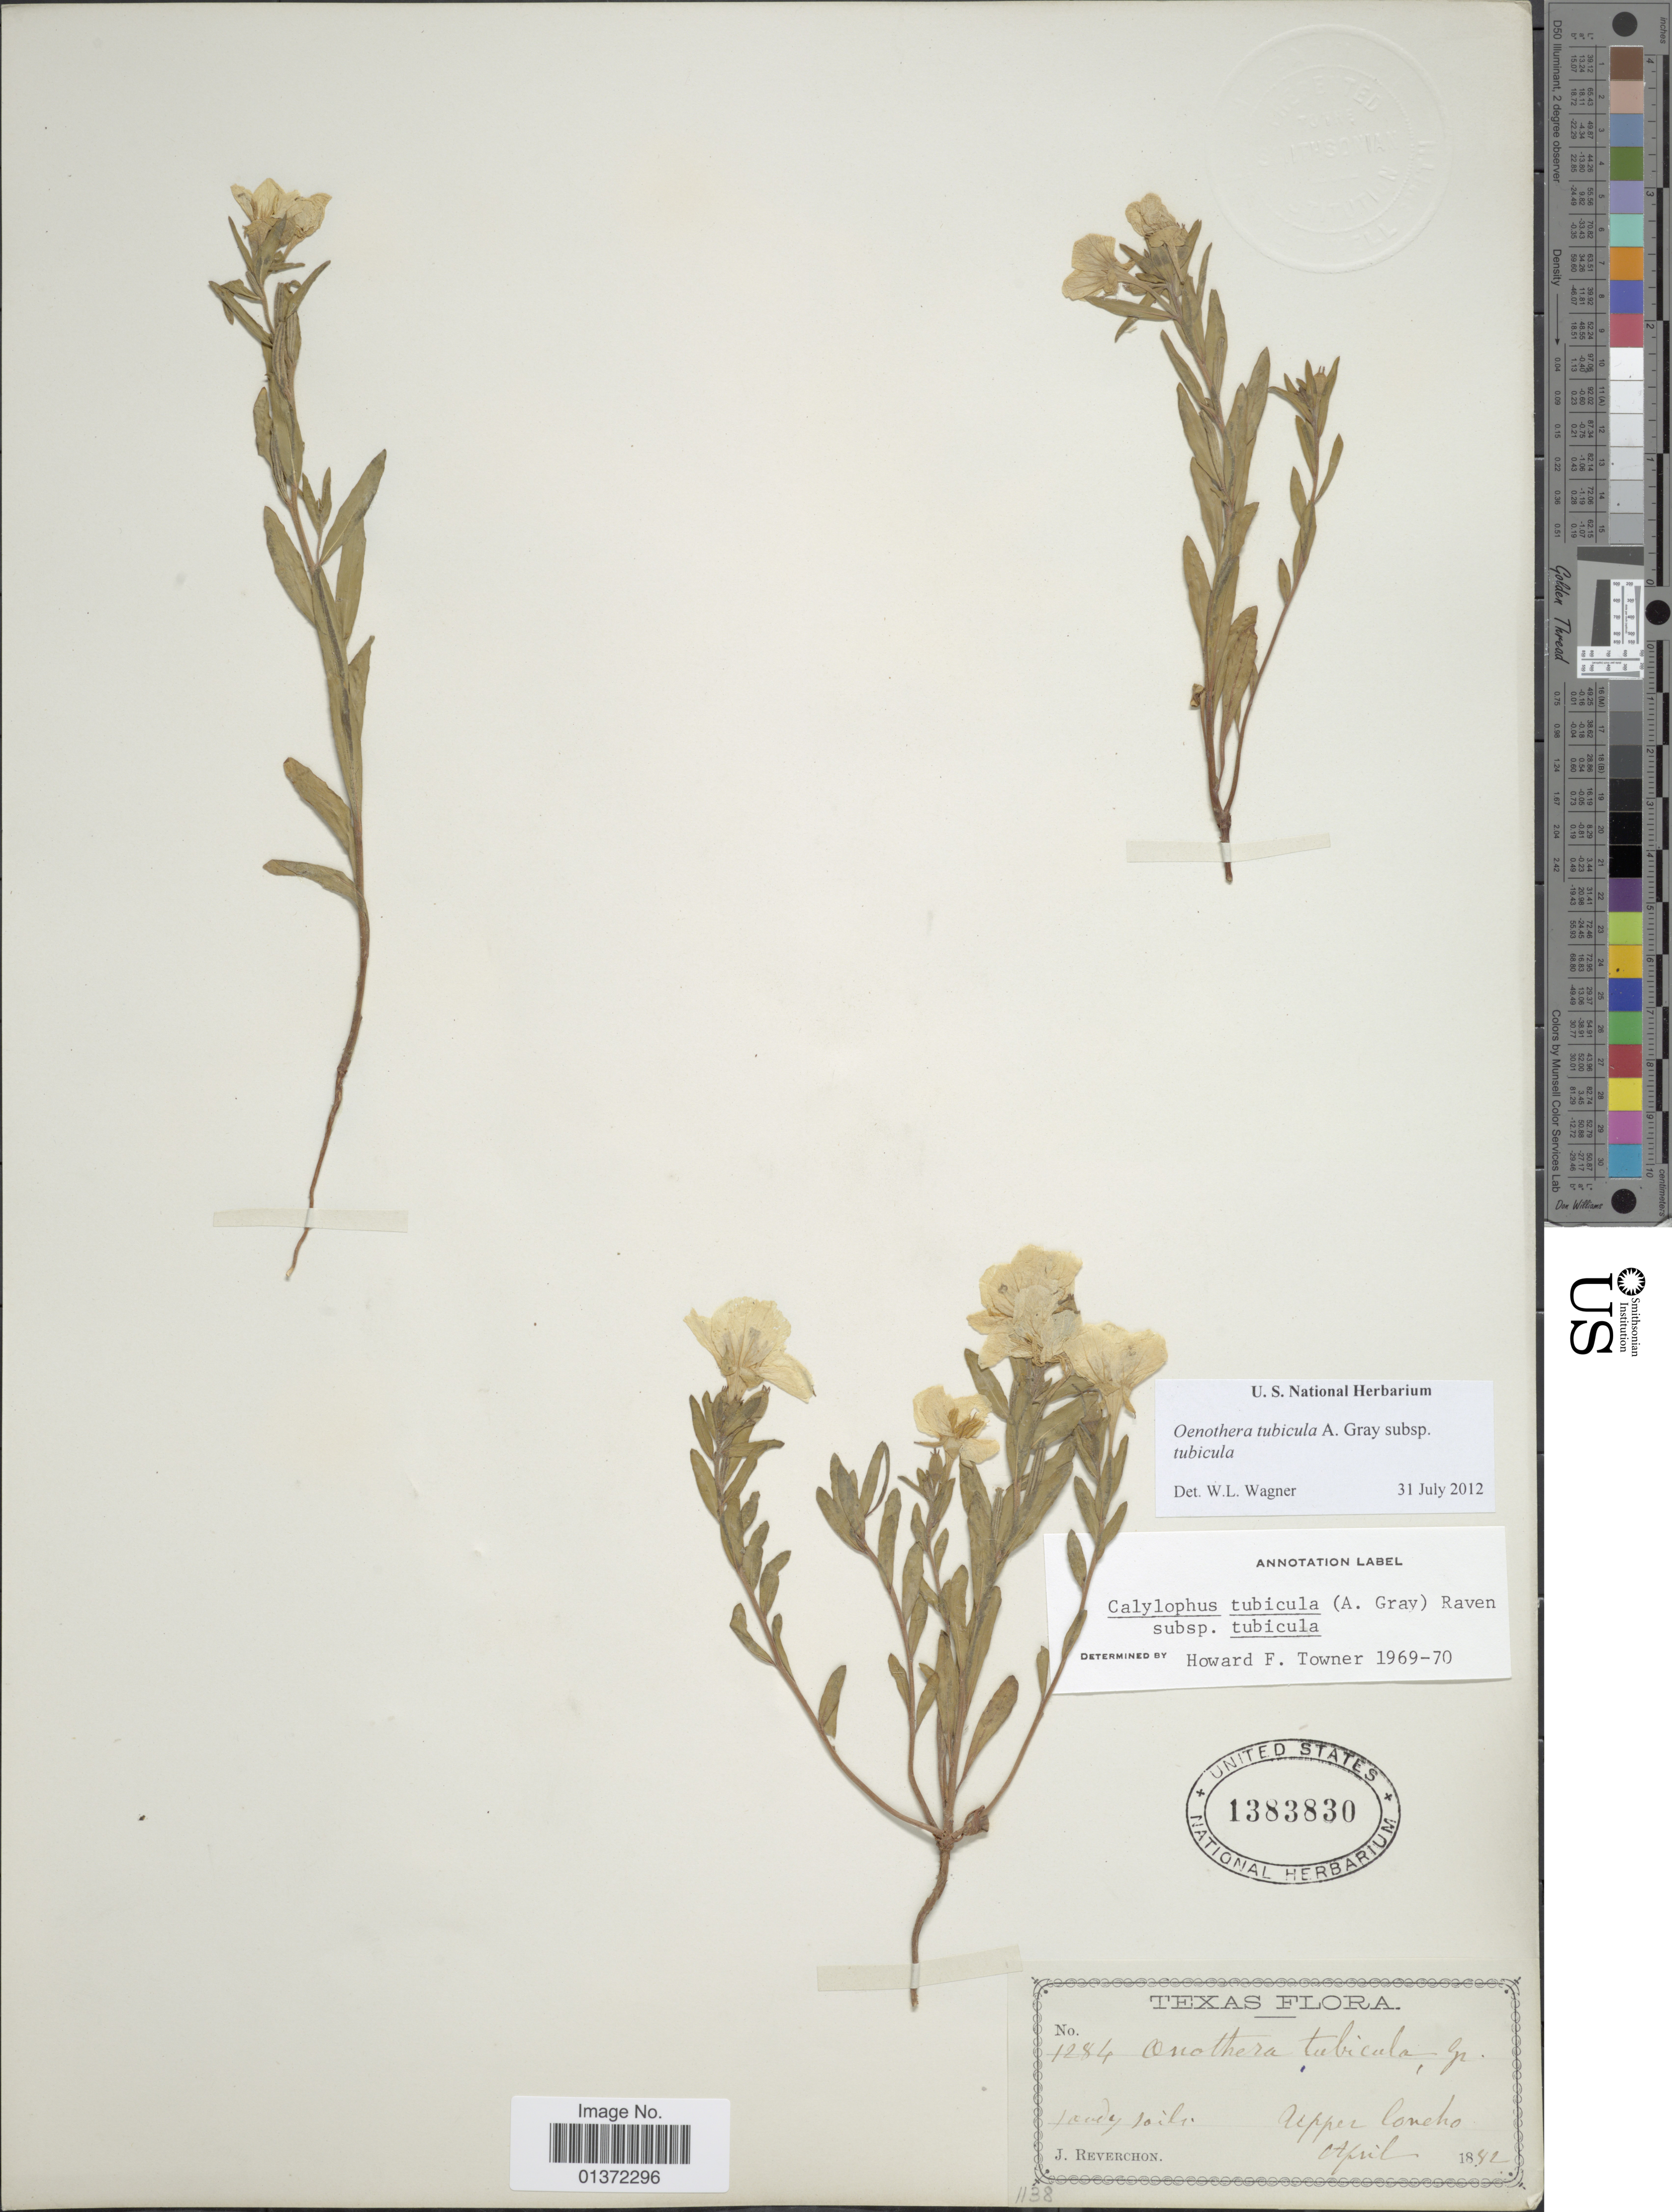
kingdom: Plantae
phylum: Tracheophyta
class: Magnoliopsida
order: Myrtales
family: Onagraceae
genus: Oenothera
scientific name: Oenothera tubicula subsp. tubicula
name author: A. Gray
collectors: J. Reverchon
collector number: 1284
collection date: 1882-04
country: United States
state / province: Texas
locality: Upper Concho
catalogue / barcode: US 1383830